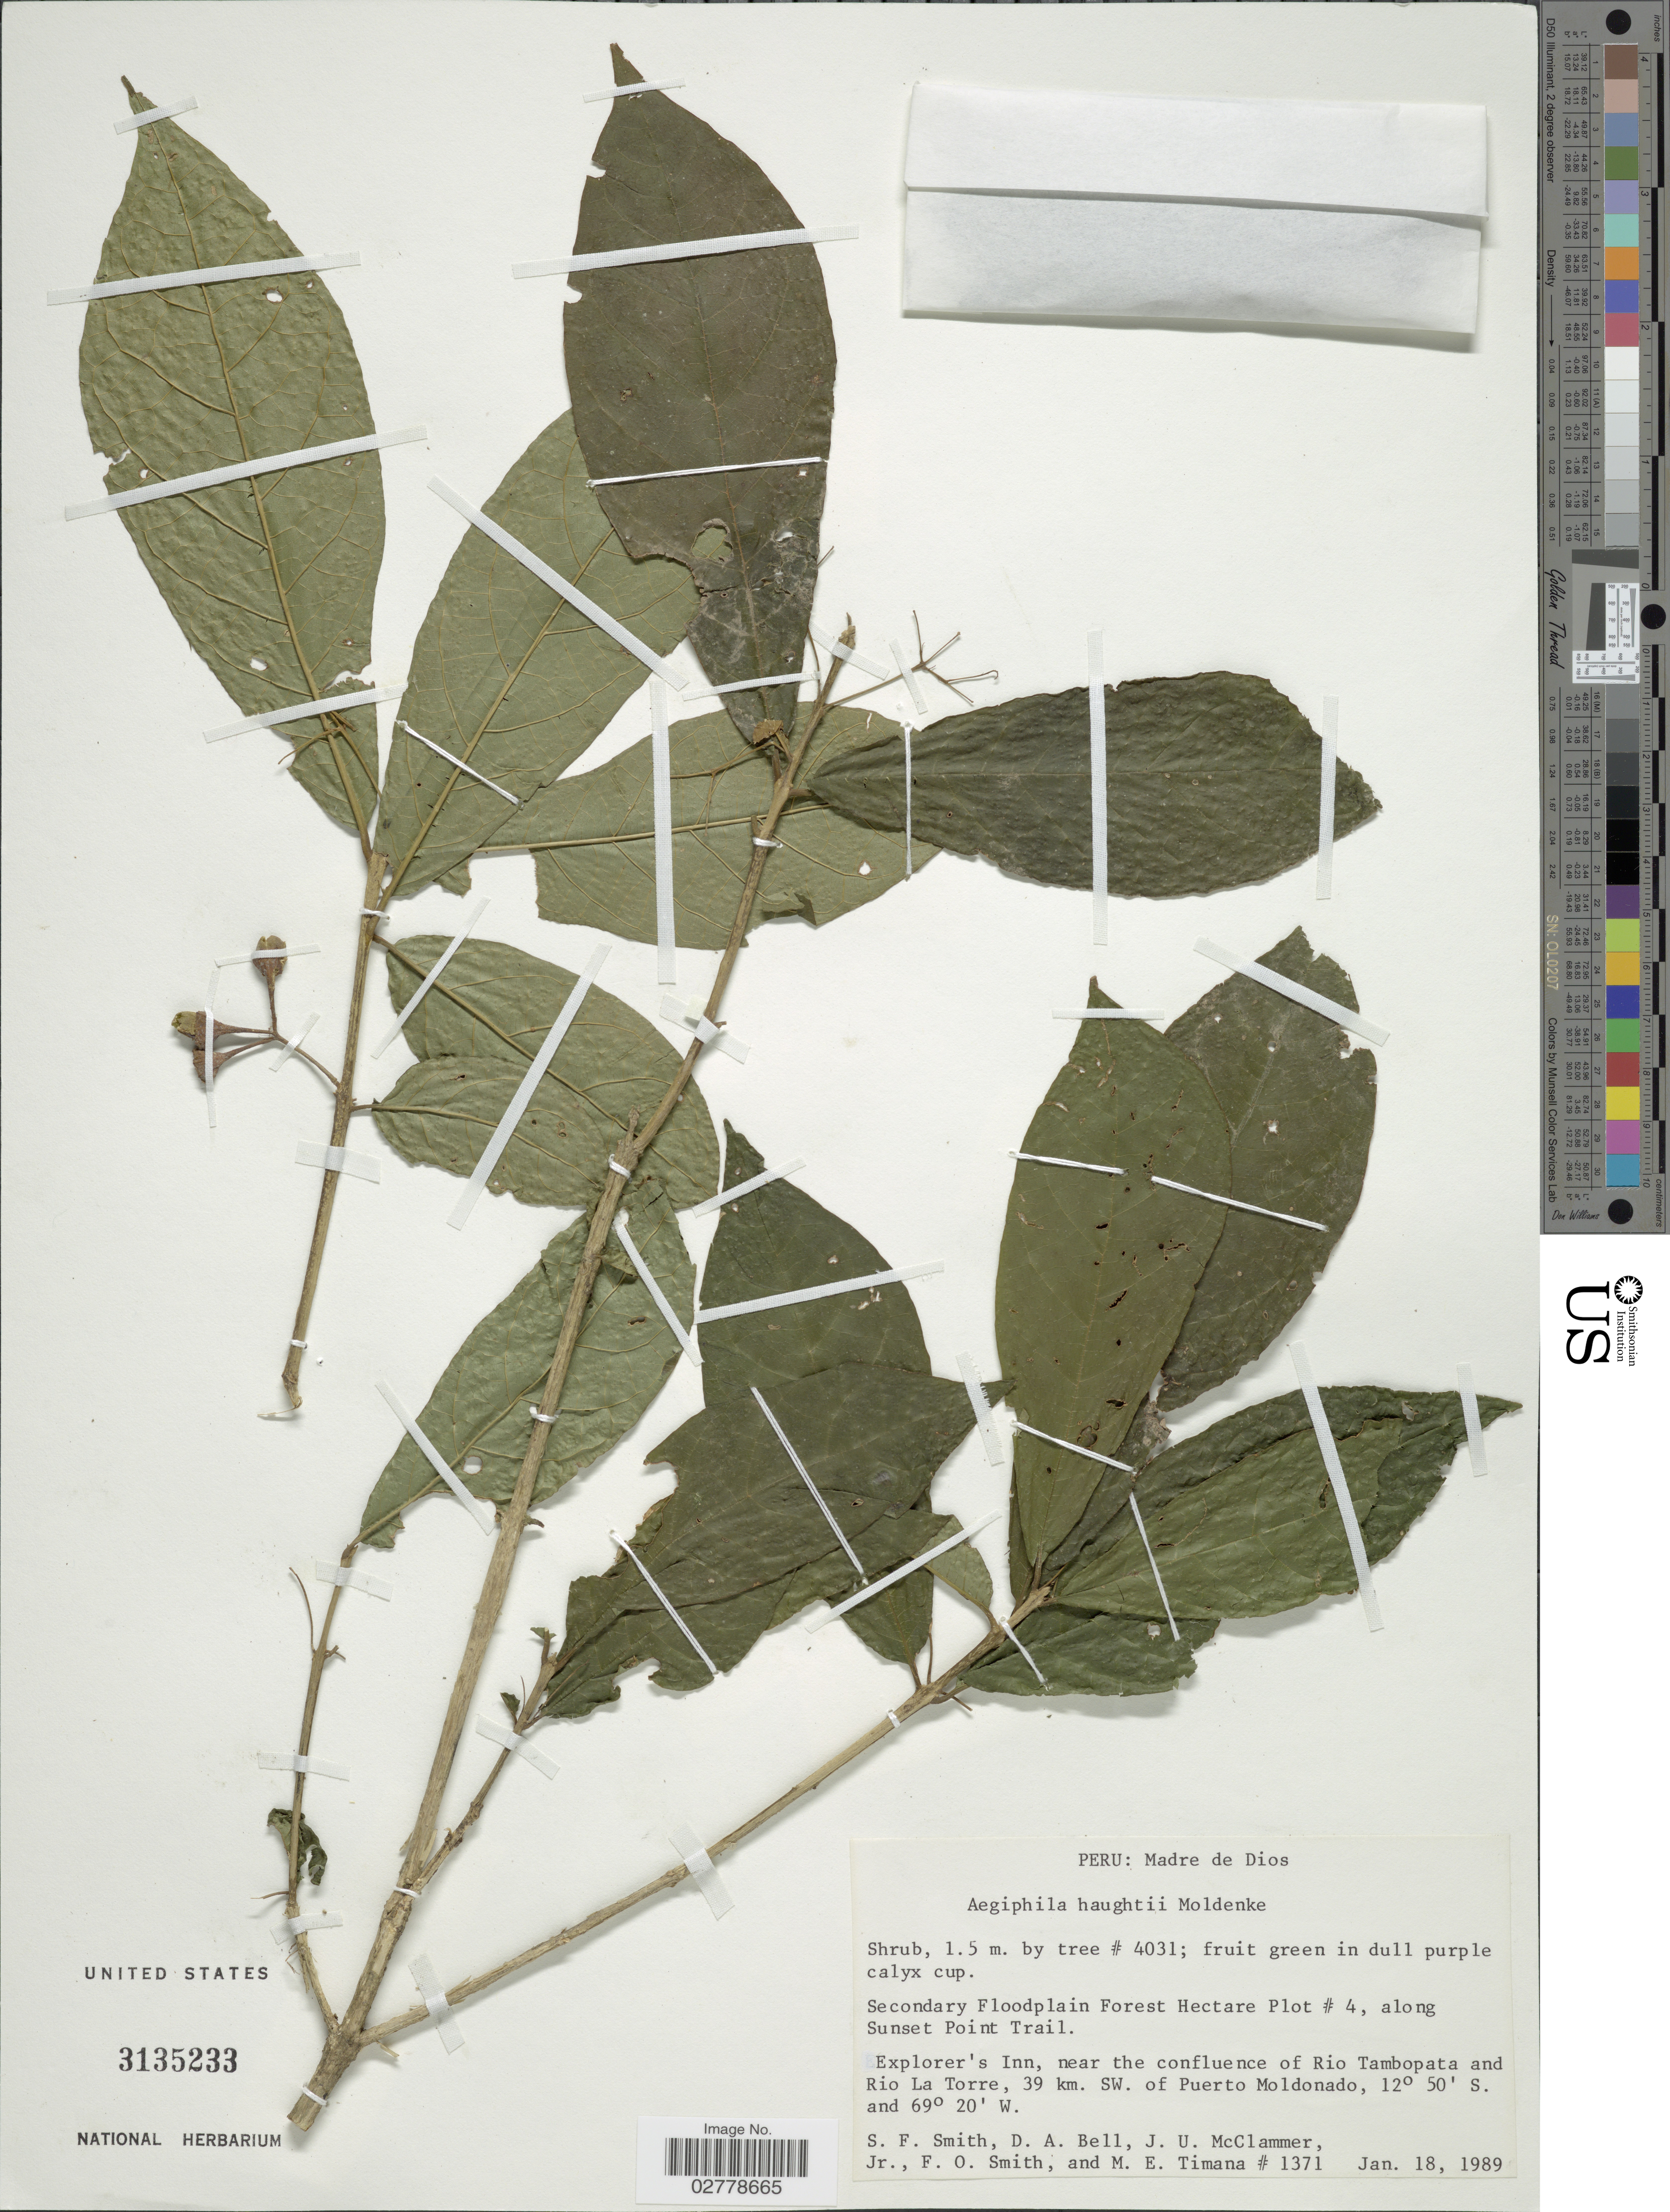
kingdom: Plantae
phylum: Tracheophyta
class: Magnoliopsida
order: Lamiales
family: Lamiaceae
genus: Aegiphila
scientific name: Aegiphila haughtii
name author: Moldenke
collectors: S.F. Smith, D. A. Bell, J. McClammer Jr. & F. Smith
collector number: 1371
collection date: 1989-01-18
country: Peru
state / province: Madre de Dios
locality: Secondary Floodplain Forest Hectare Plot #4, along Sunset Point Trail. Explorer's Inn, near the confluence of Rio Tambopata and Rio La Torre, 39 km. SW. of Puerto Moldonado.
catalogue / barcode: US 3135233